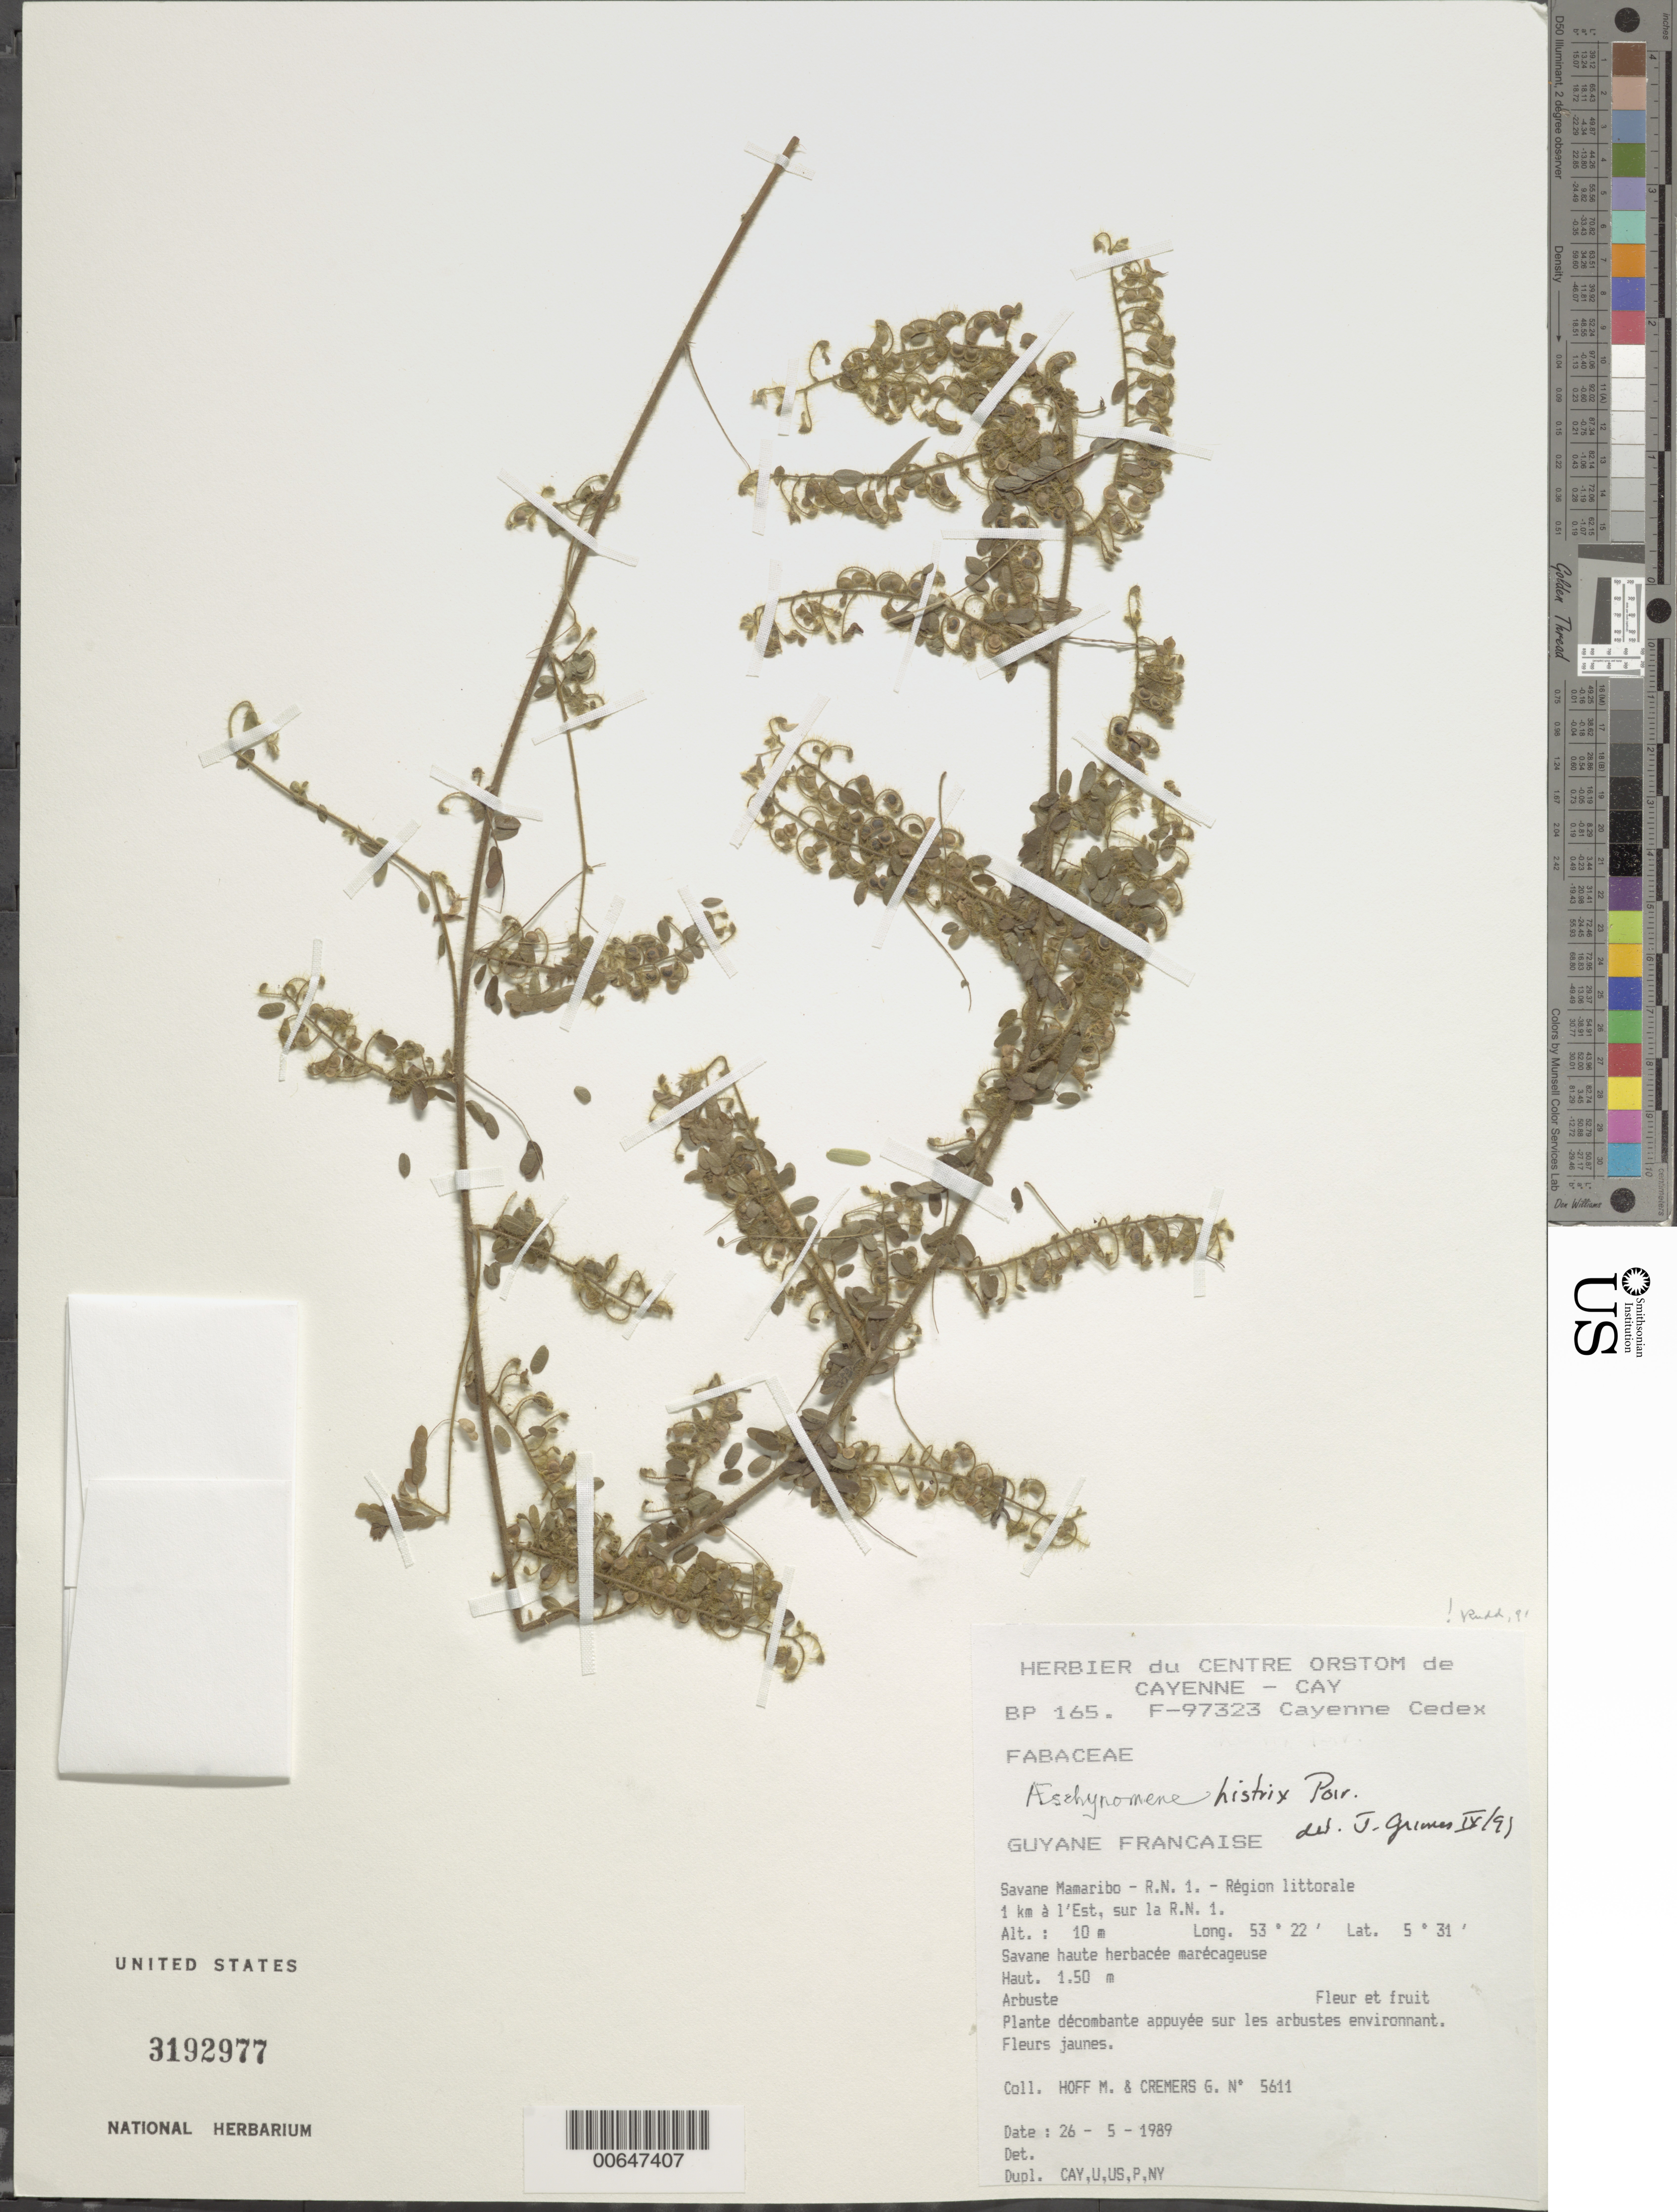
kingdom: Plantae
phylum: Tracheophyta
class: Magnoliopsida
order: Fabales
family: Fabaceae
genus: Aeschynomene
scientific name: Aeschynomene histrix var. histrix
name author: Poir.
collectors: M. Hoff & G. Cremers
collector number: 5611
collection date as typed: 26-May-89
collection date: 1989-05-26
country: French Guiana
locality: Savane Mamaribo, 1 km a l'Est, R.N. 1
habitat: Region littorale. Savane haute herbacee marecageuse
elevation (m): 10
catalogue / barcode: US 3192977